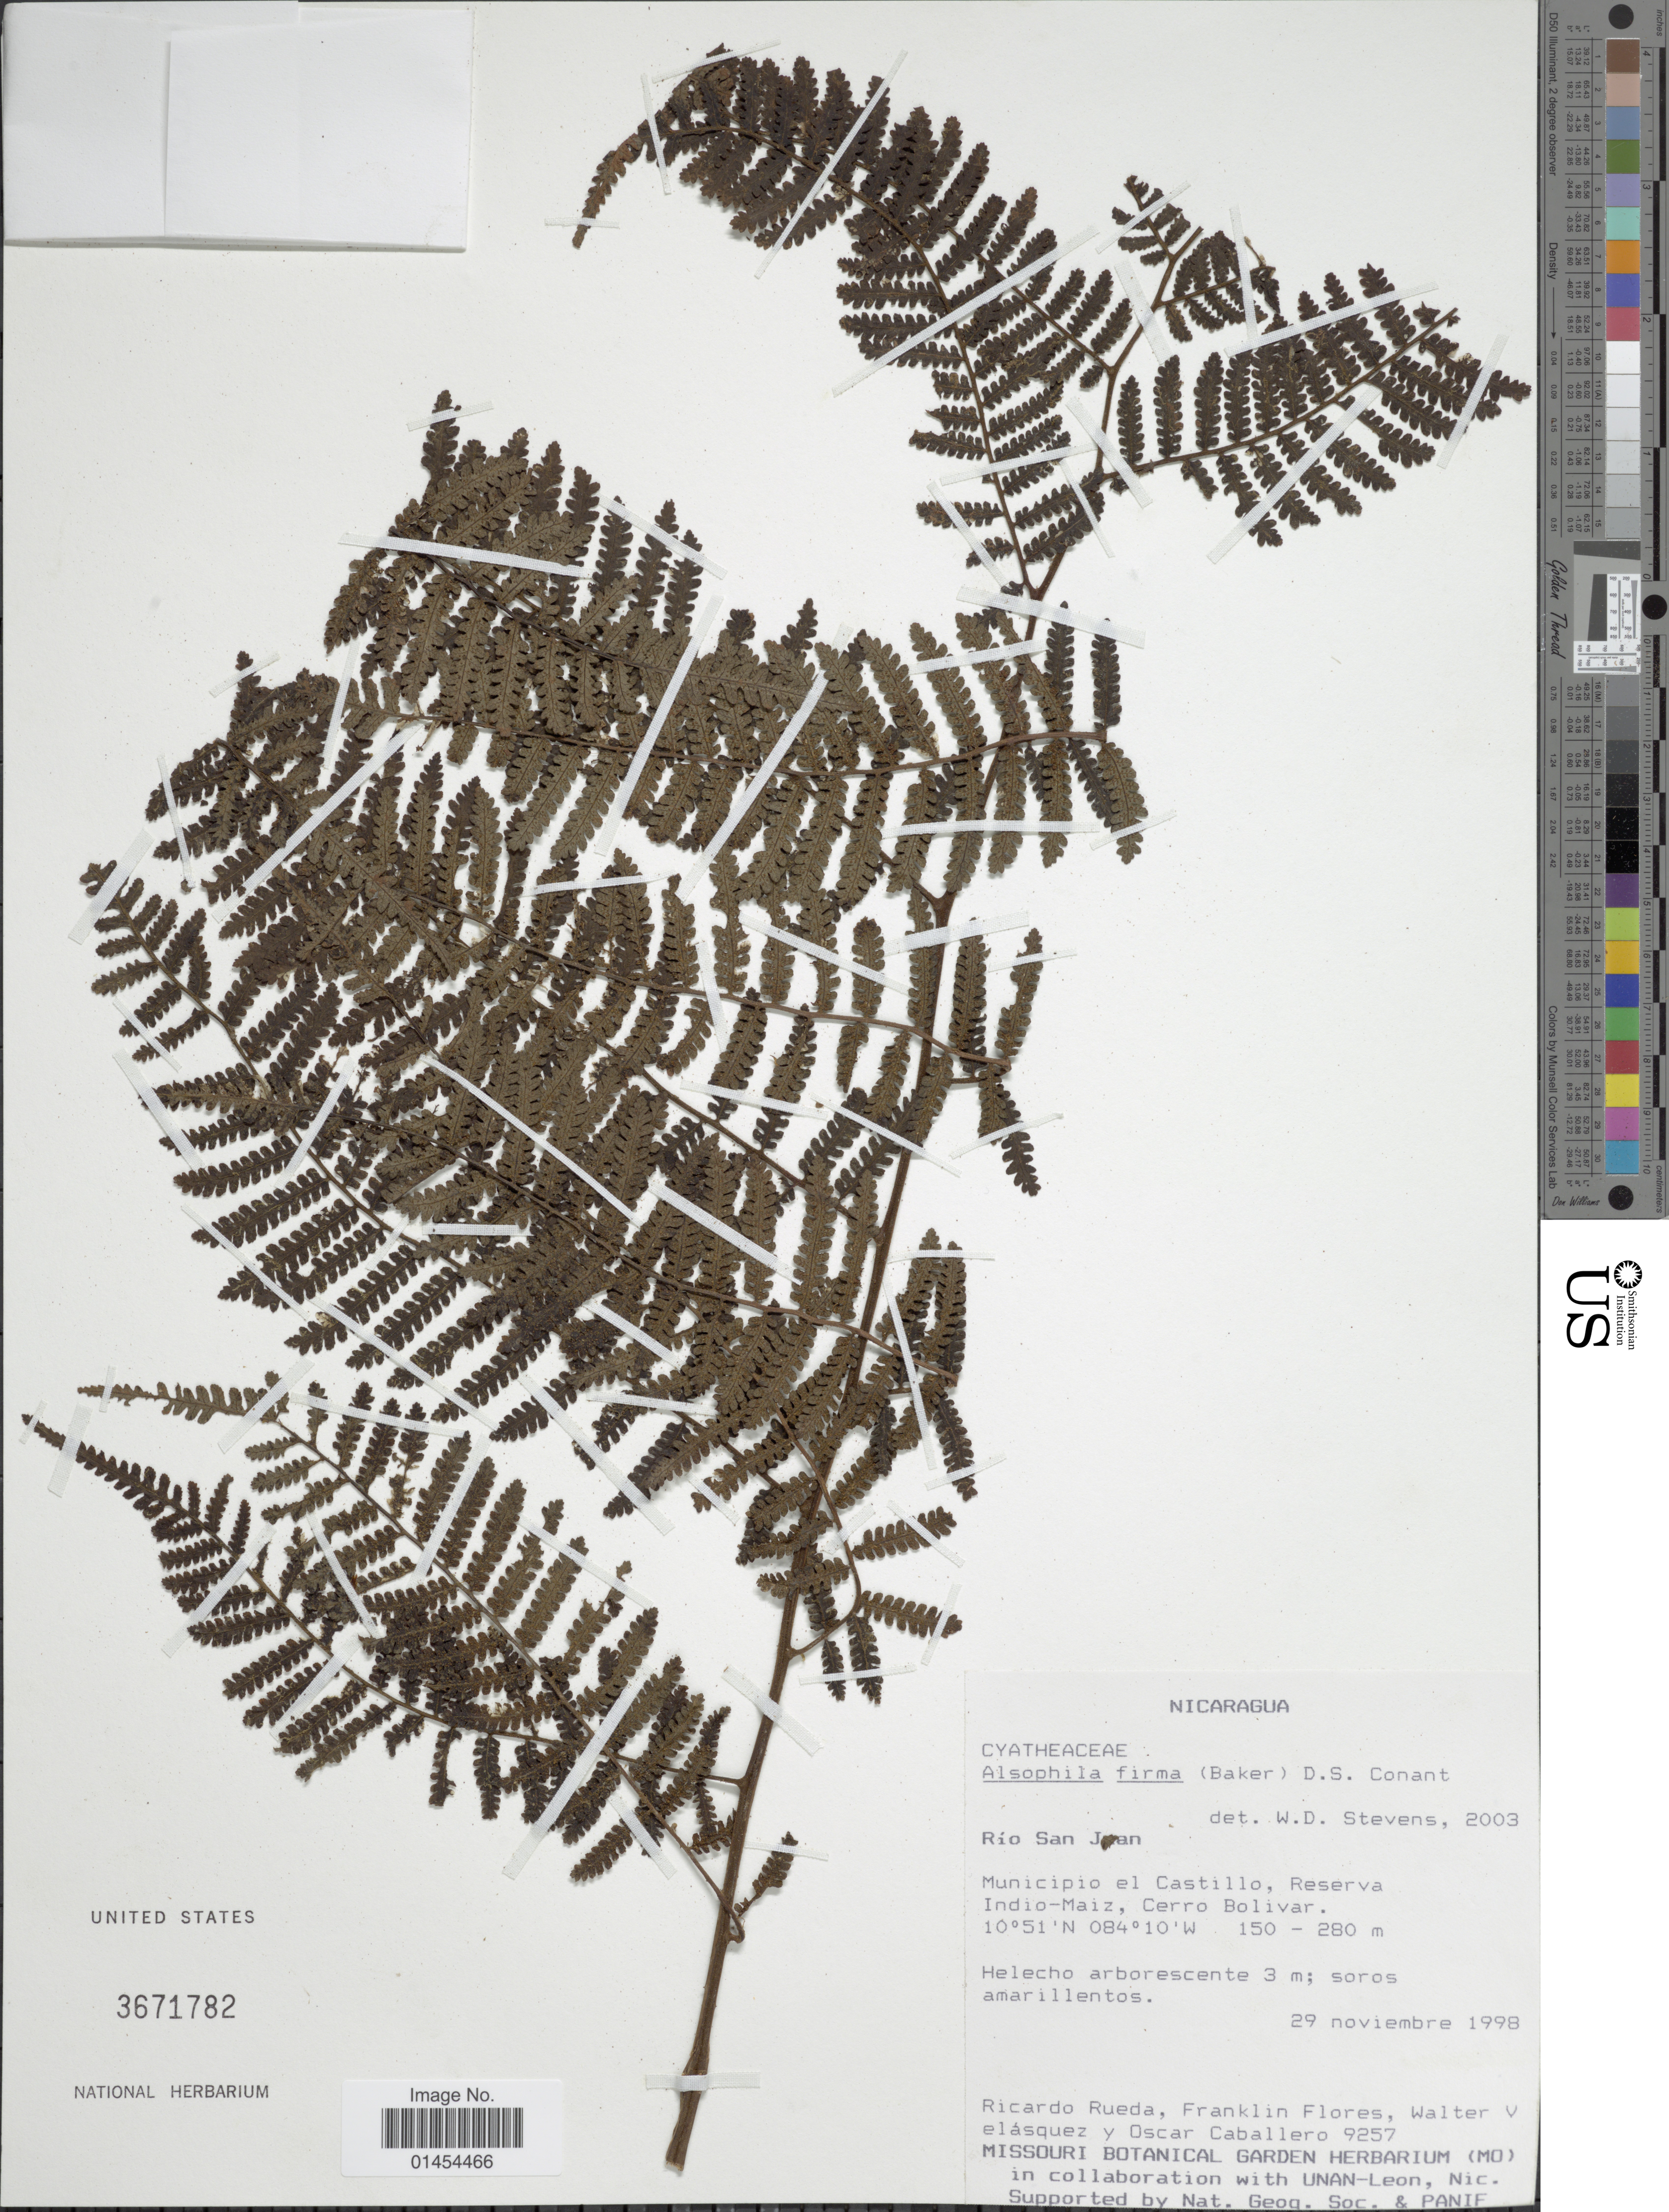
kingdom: Plantae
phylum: Tracheophyta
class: Polypodiopsida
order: Cyatheales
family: Cyatheaceae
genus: Alsophila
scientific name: Alsophila firma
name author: (Baker) D.S. Conant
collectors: R. Rueda, F. Flores, W. Velasquez & O. Caballero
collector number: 9257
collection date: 1998-11-29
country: Nicaragua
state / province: Rio San Juan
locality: Municipio el Castillo, Reserva Indio-Maiz, Cerro Bolivar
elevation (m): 150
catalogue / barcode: US 3671782